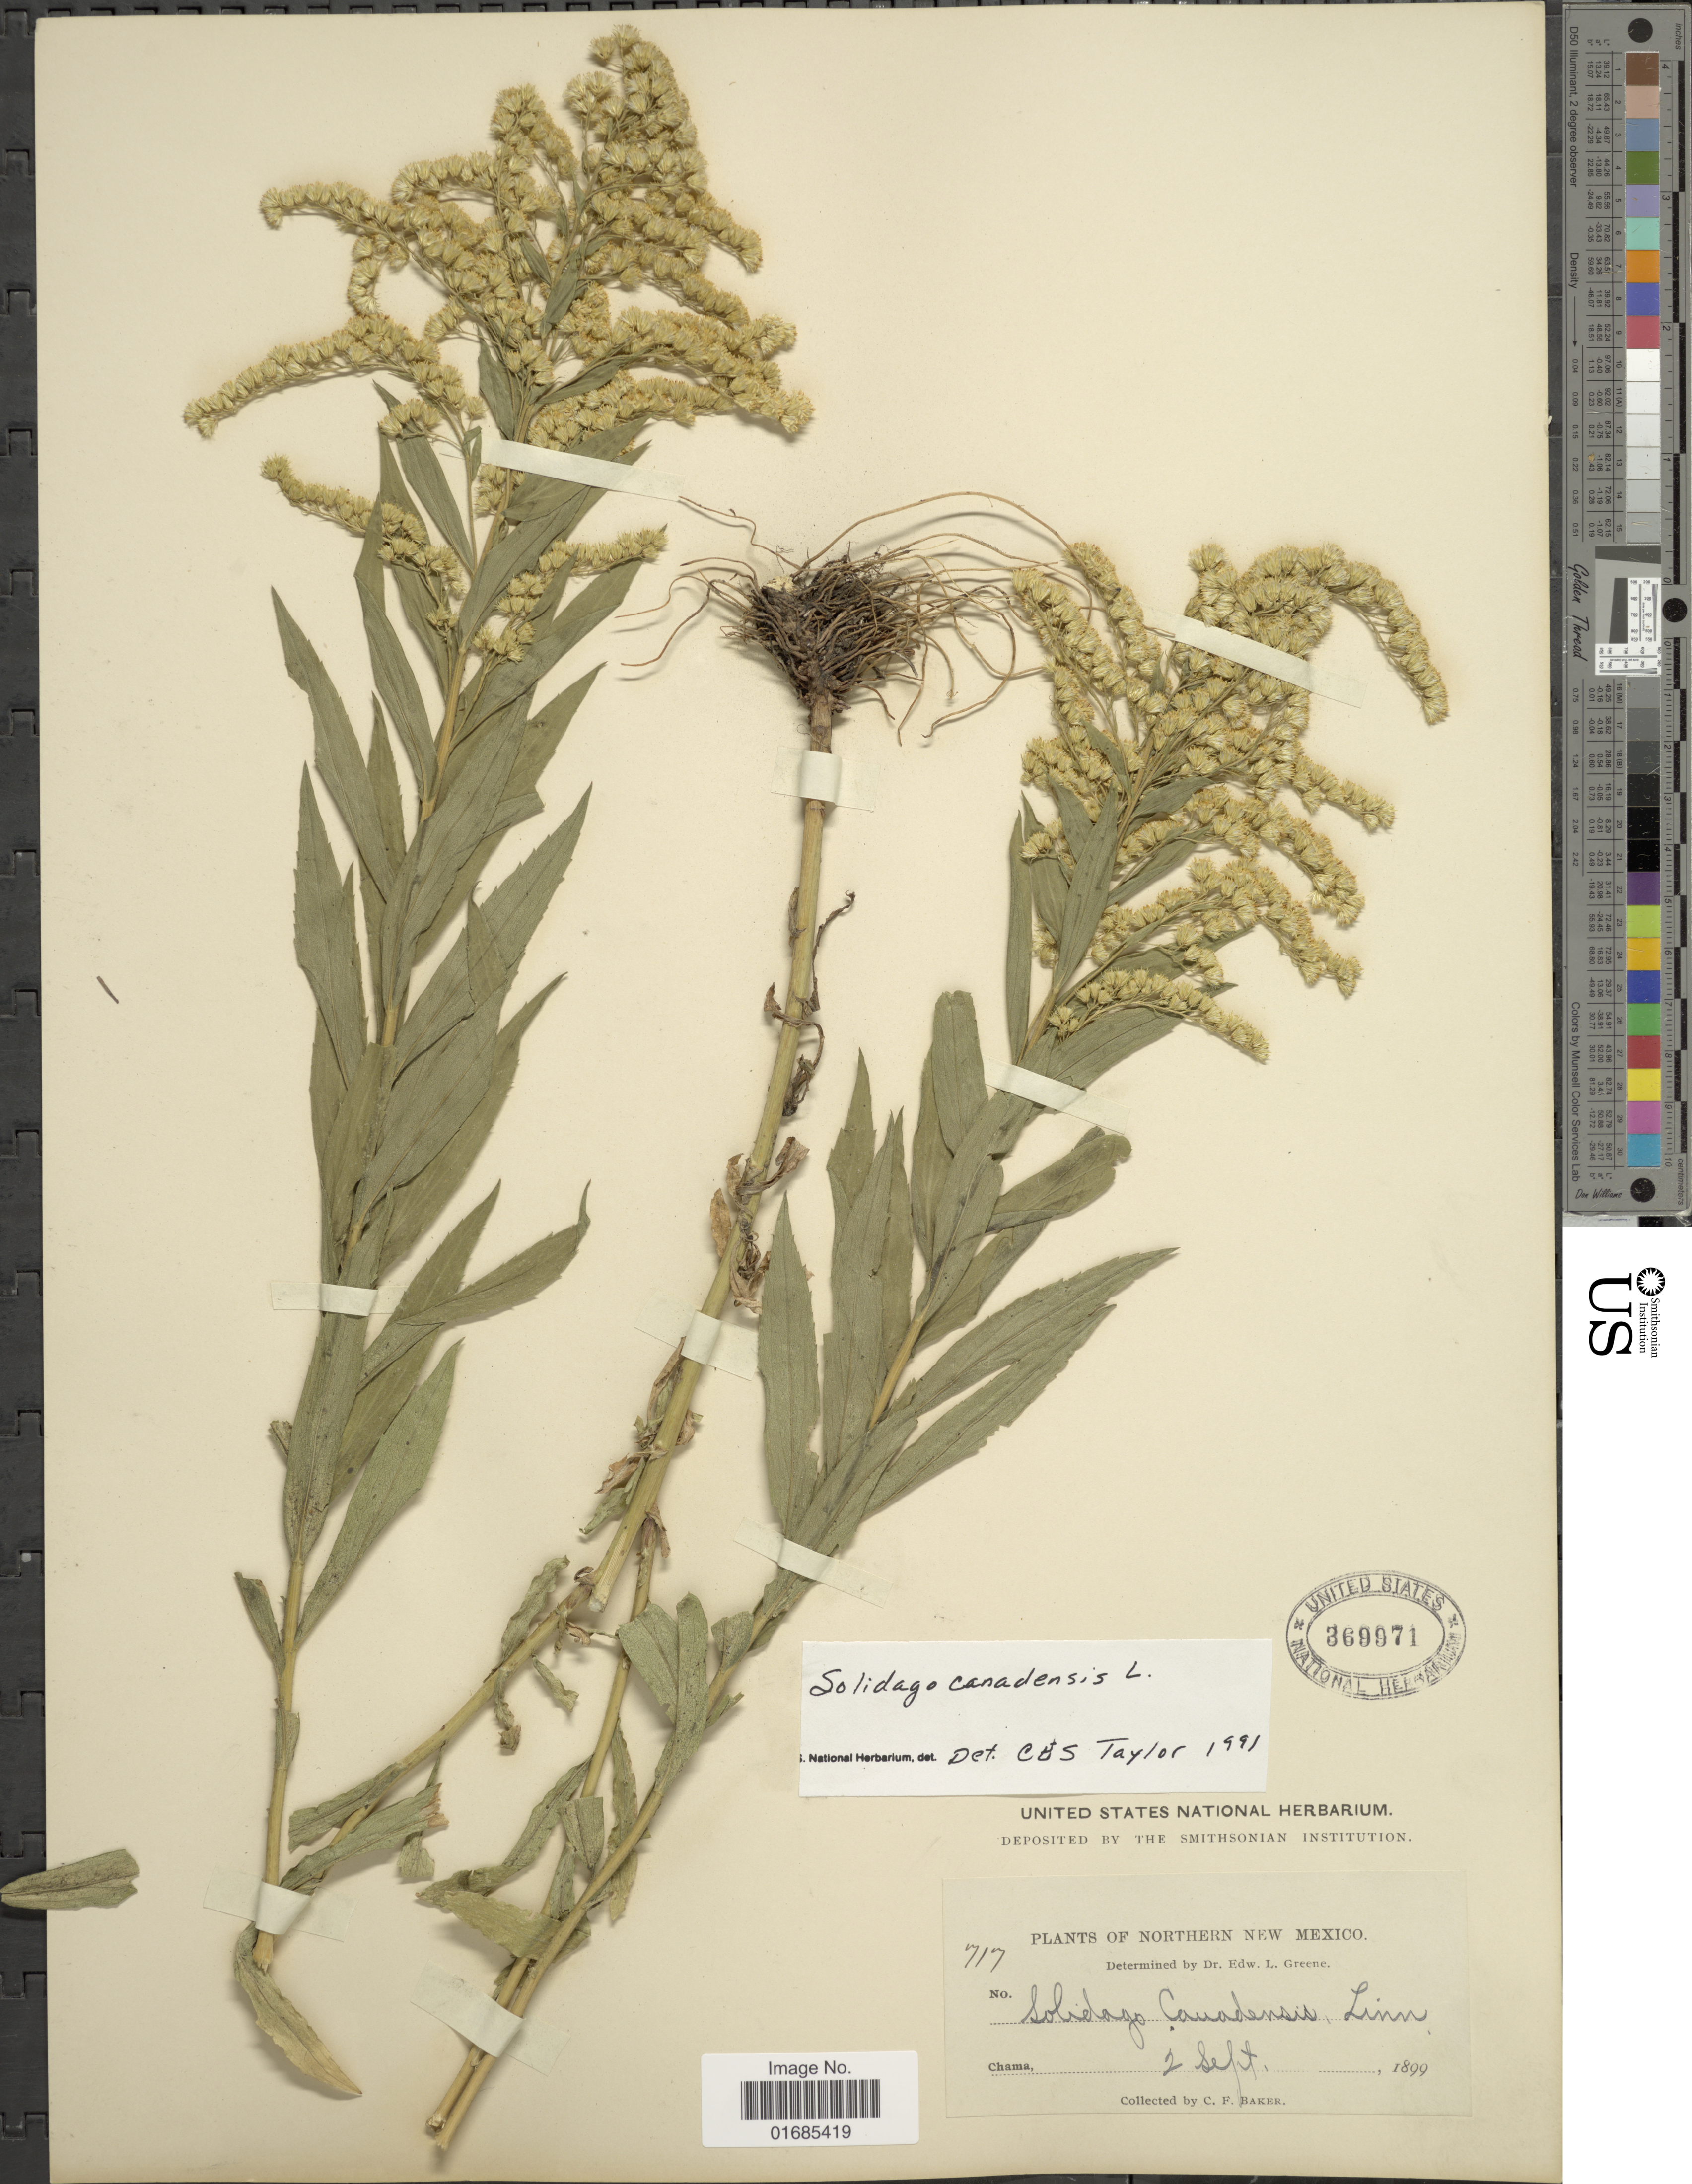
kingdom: Plantae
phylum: Tracheophyta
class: Magnoliopsida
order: Asterales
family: Asteraceae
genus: Solidago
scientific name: Solidago canadensis var. salebrosa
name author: (Piper) M.E. Jones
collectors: C. F. Baker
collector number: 717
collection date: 1899-09-02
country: United States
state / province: New Mexico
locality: Northern New Mexico, Chama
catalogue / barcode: US 369971